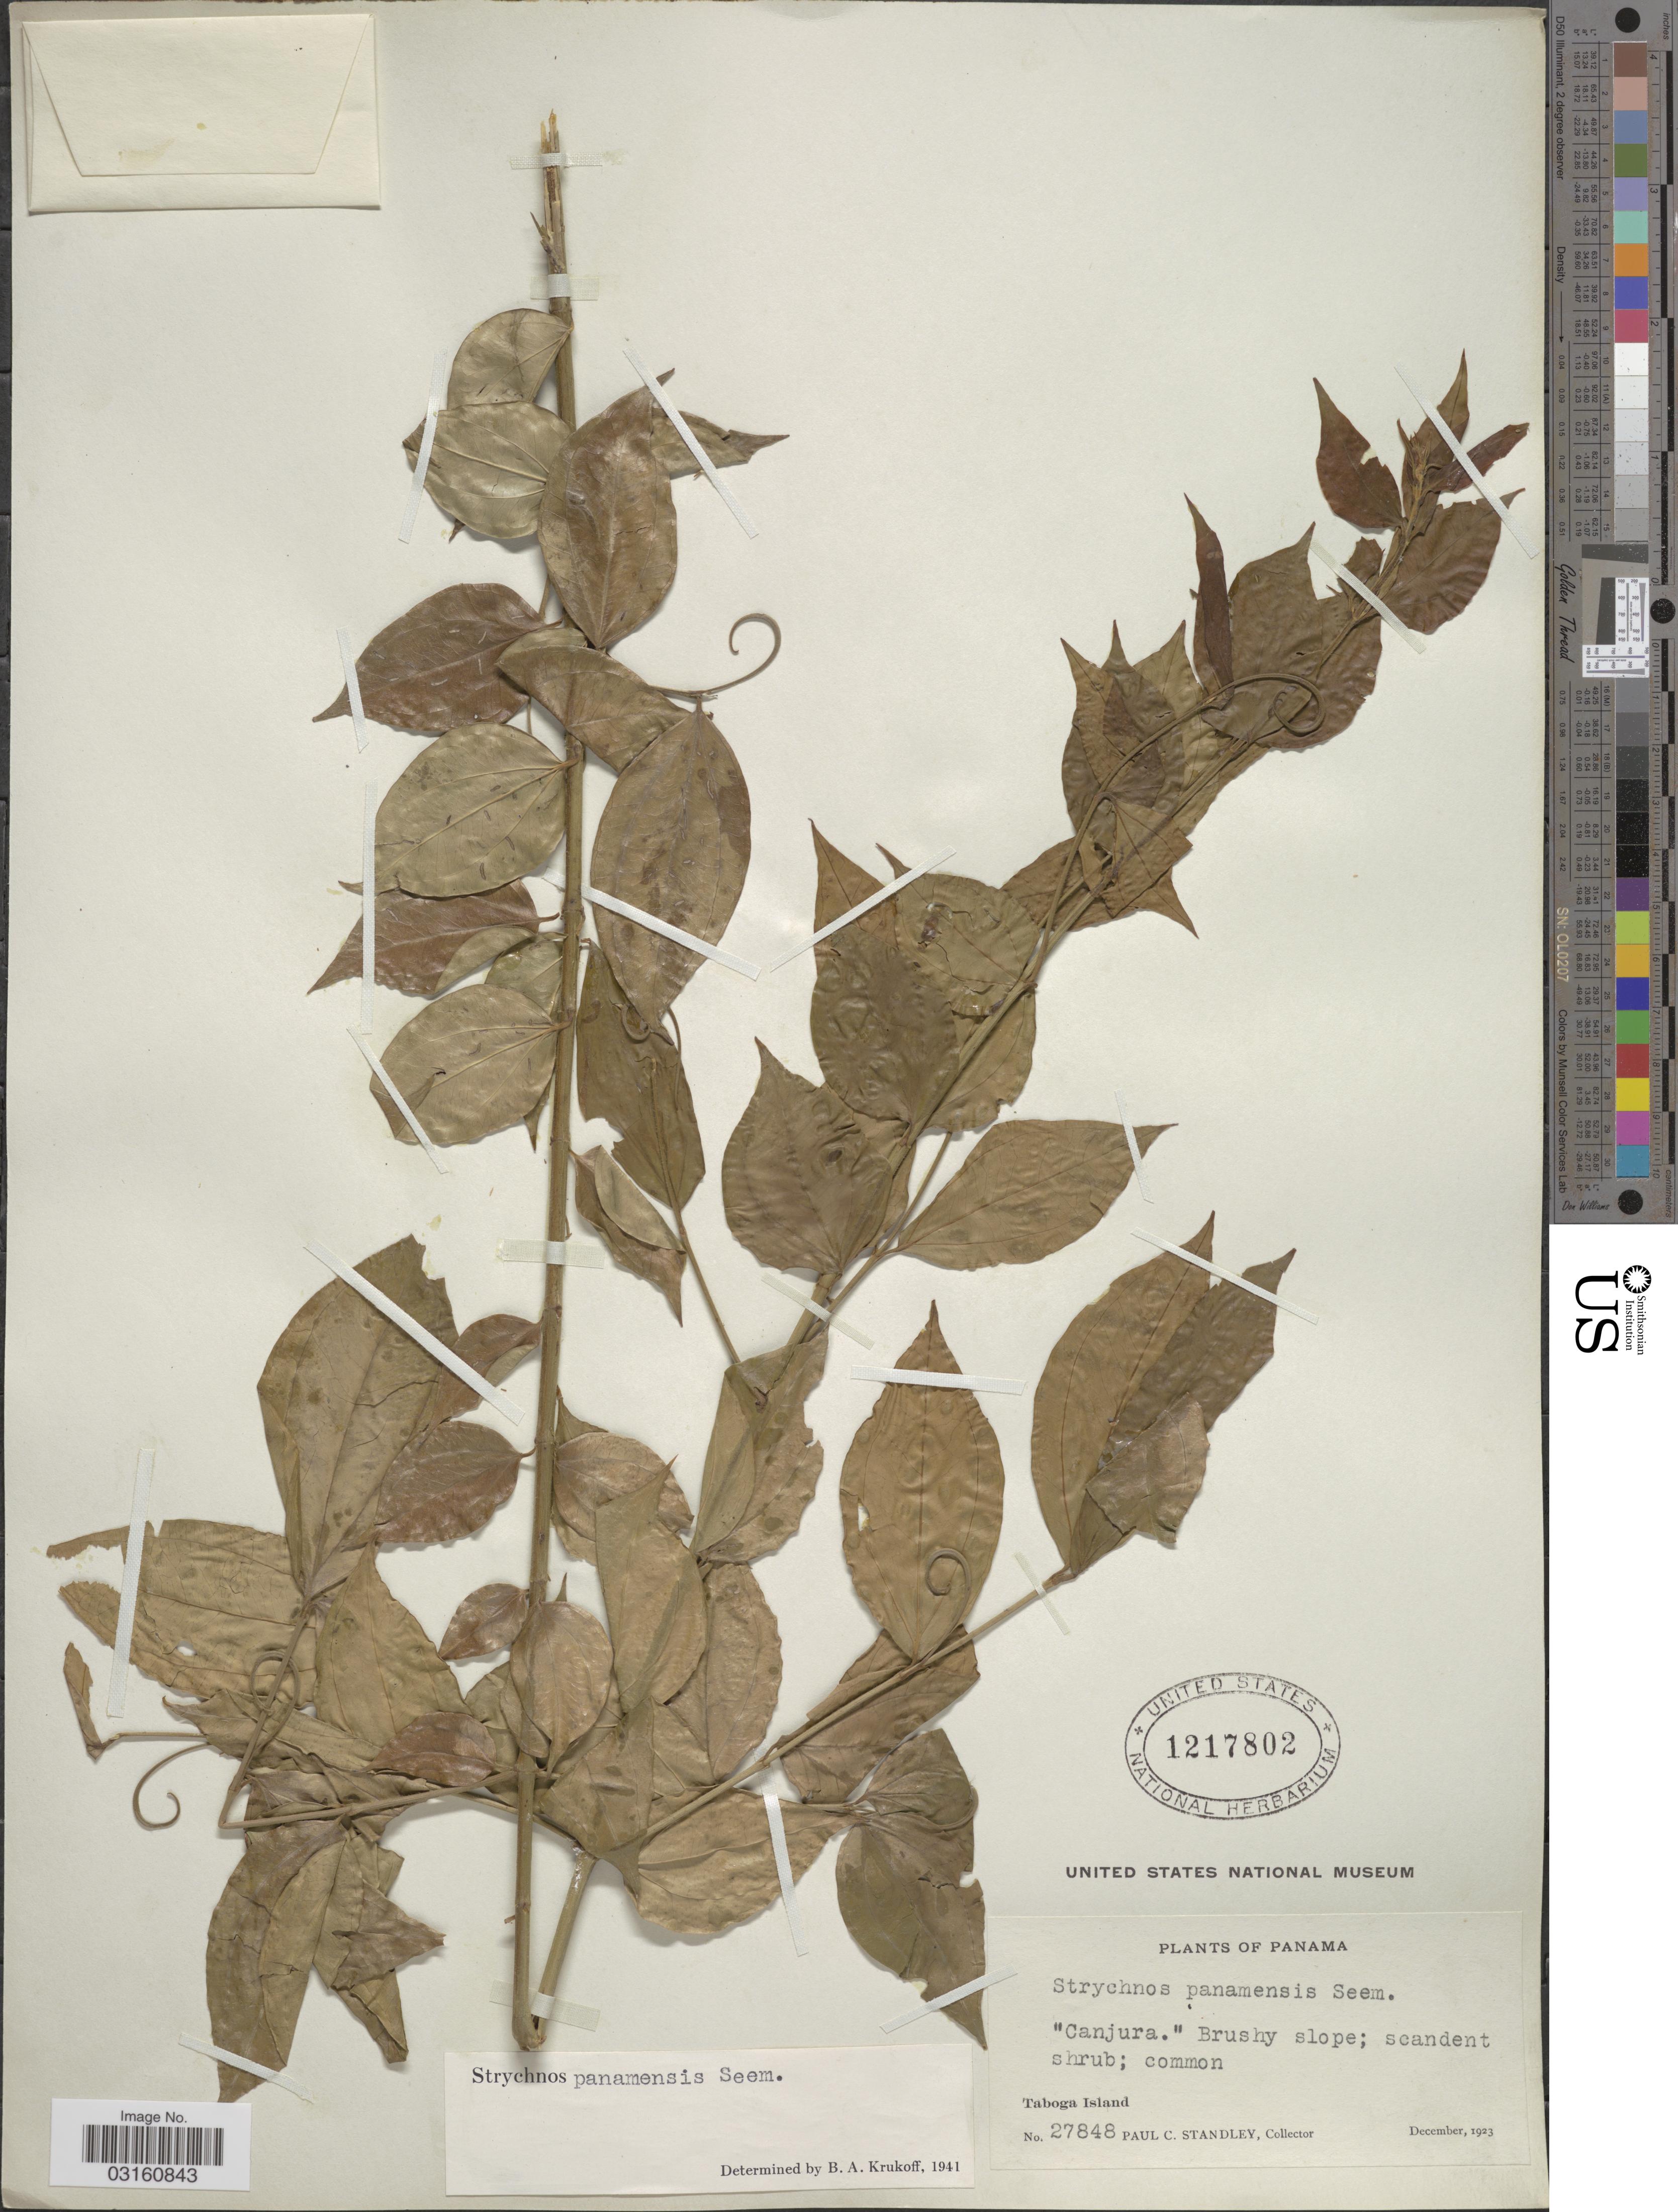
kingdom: Plantae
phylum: Tracheophyta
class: Magnoliopsida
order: Gentianales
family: Loganiaceae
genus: Strychnos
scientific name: Strychnos panamensis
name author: Seem.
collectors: P. C. Standley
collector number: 27848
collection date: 1923-12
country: Panama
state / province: Panamá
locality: Taboga Island.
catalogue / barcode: US 1217802